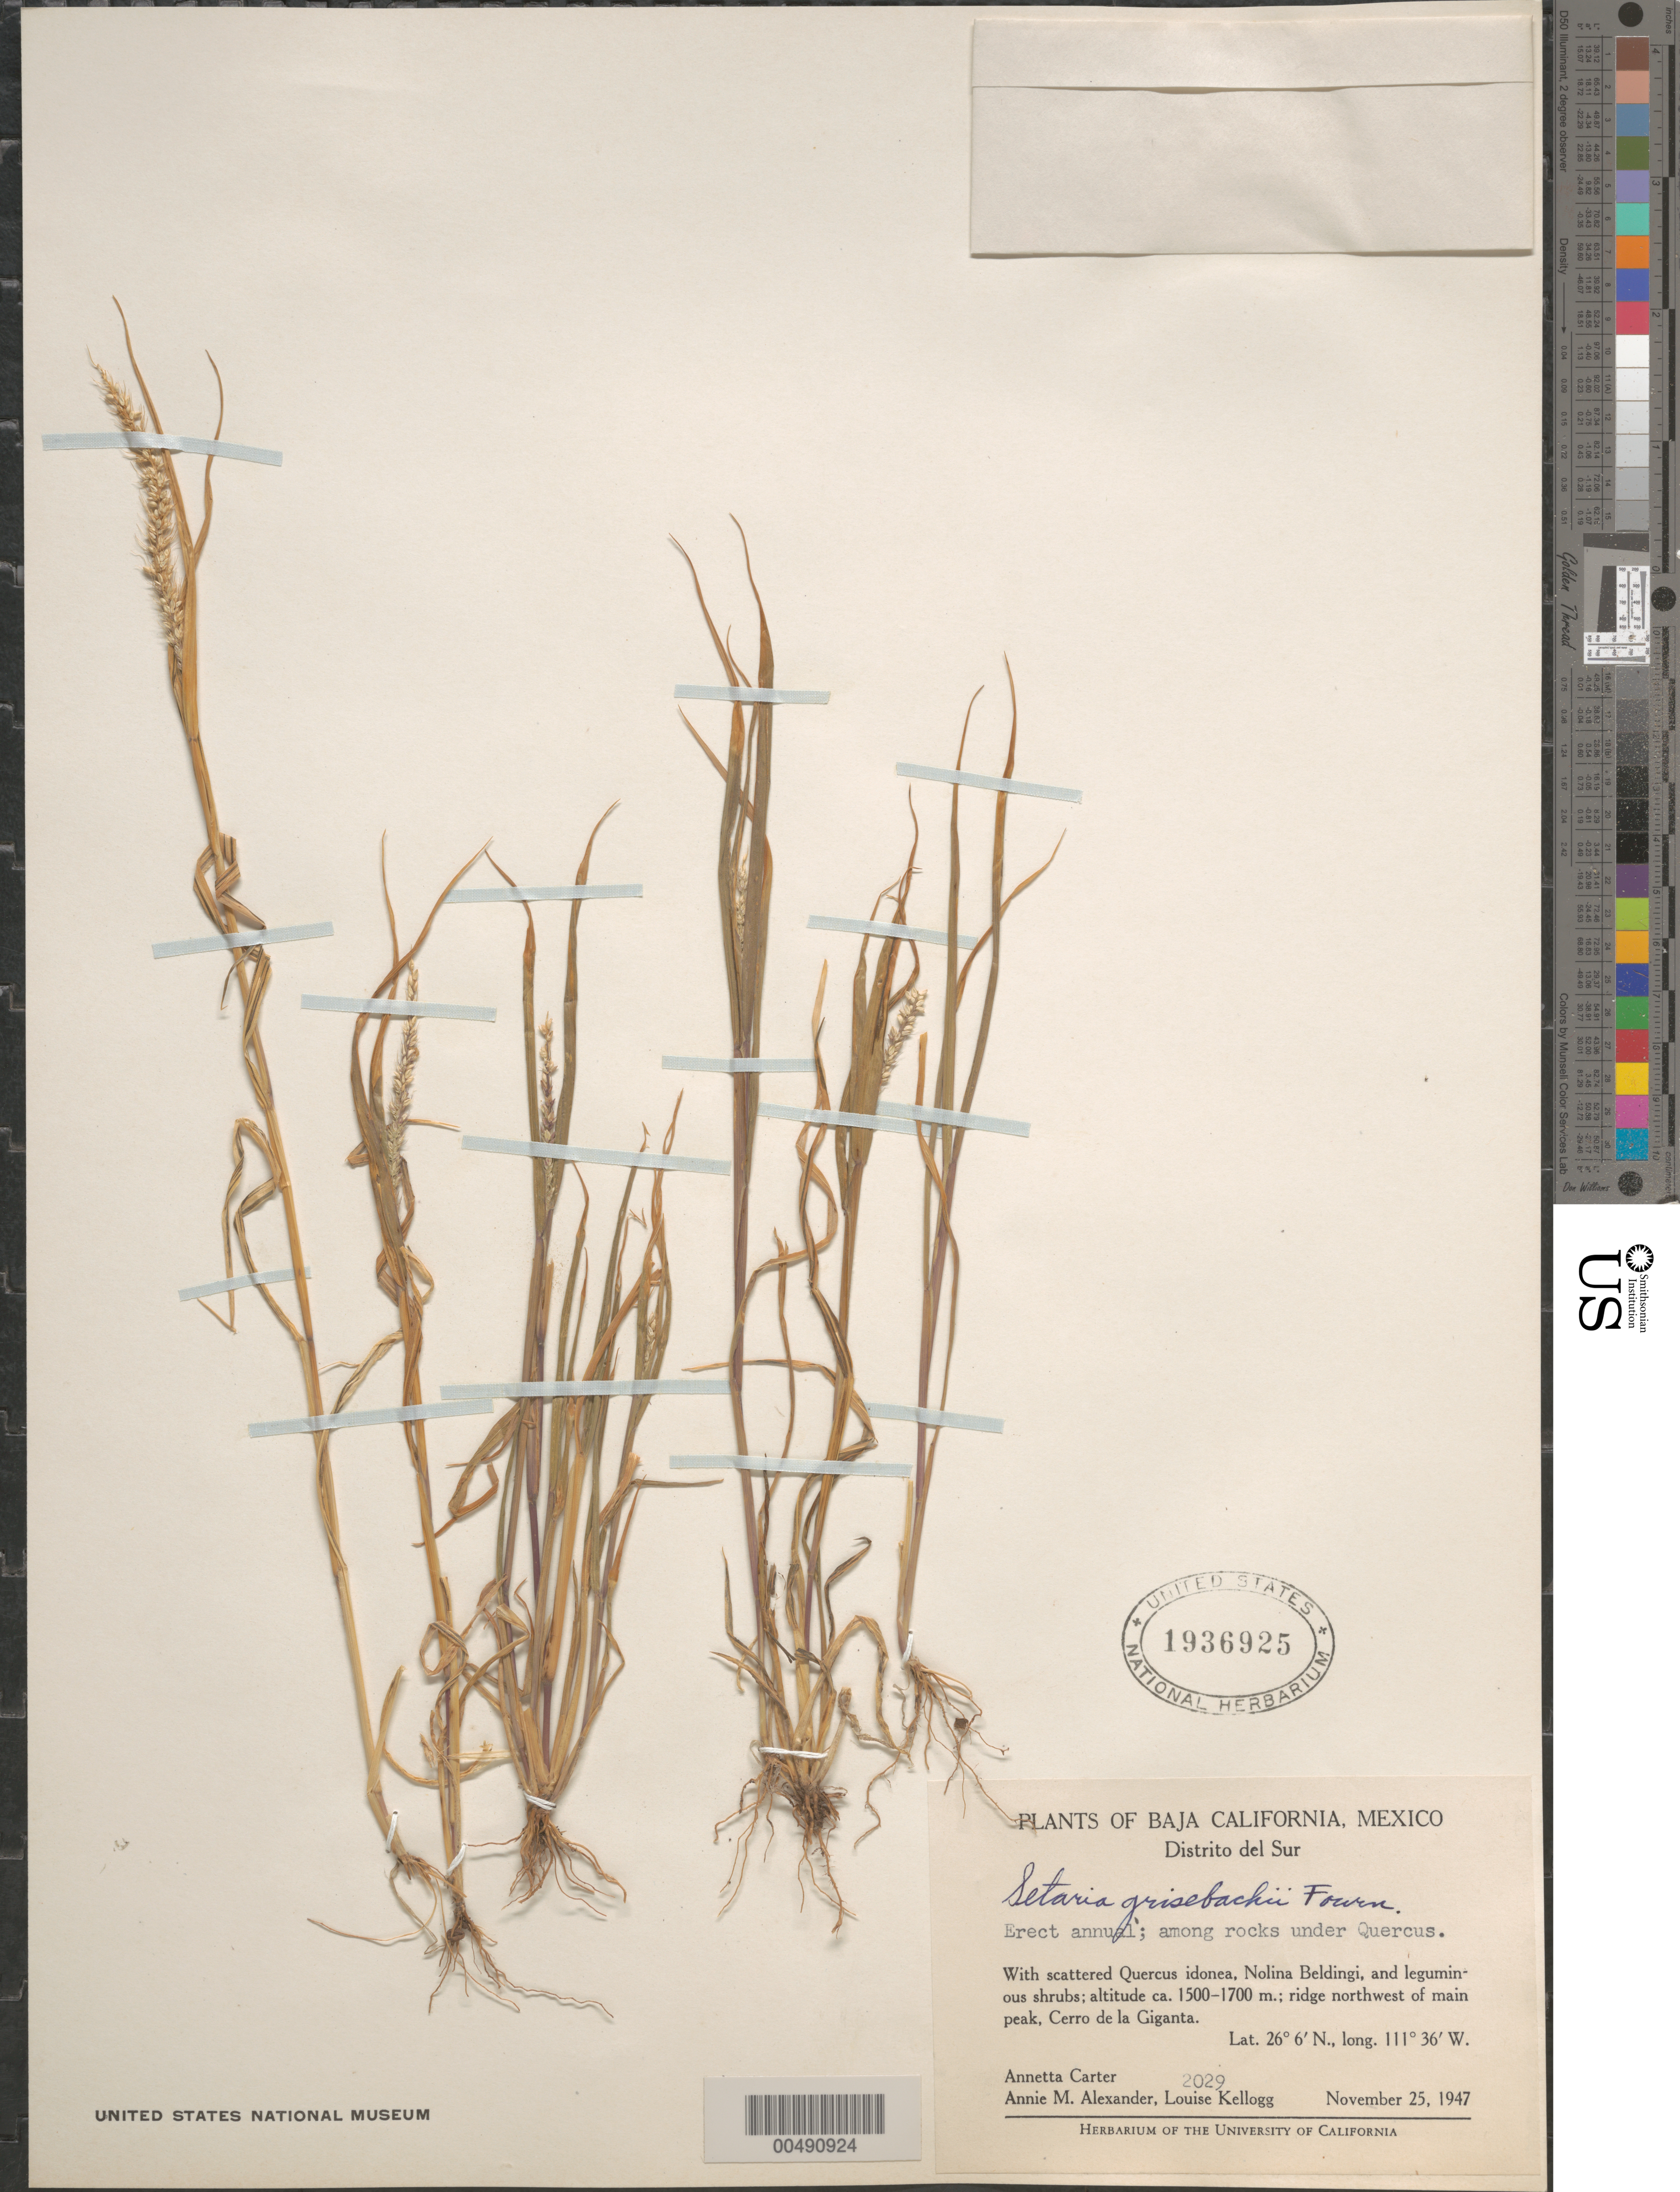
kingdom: Plantae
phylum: Tracheophyta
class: Liliopsida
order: Poales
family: Poaceae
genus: Setaria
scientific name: Setaria grisebachii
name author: E. Fourn.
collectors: A. M. Carter, A. M. Alexander & L. Kellogg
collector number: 2029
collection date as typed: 25 Nov 1947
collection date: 1947-11-25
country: Mexico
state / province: Baja California Sur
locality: Ridge NW of main peak, Cerro de la Giganta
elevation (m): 1500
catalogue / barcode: US 1936925